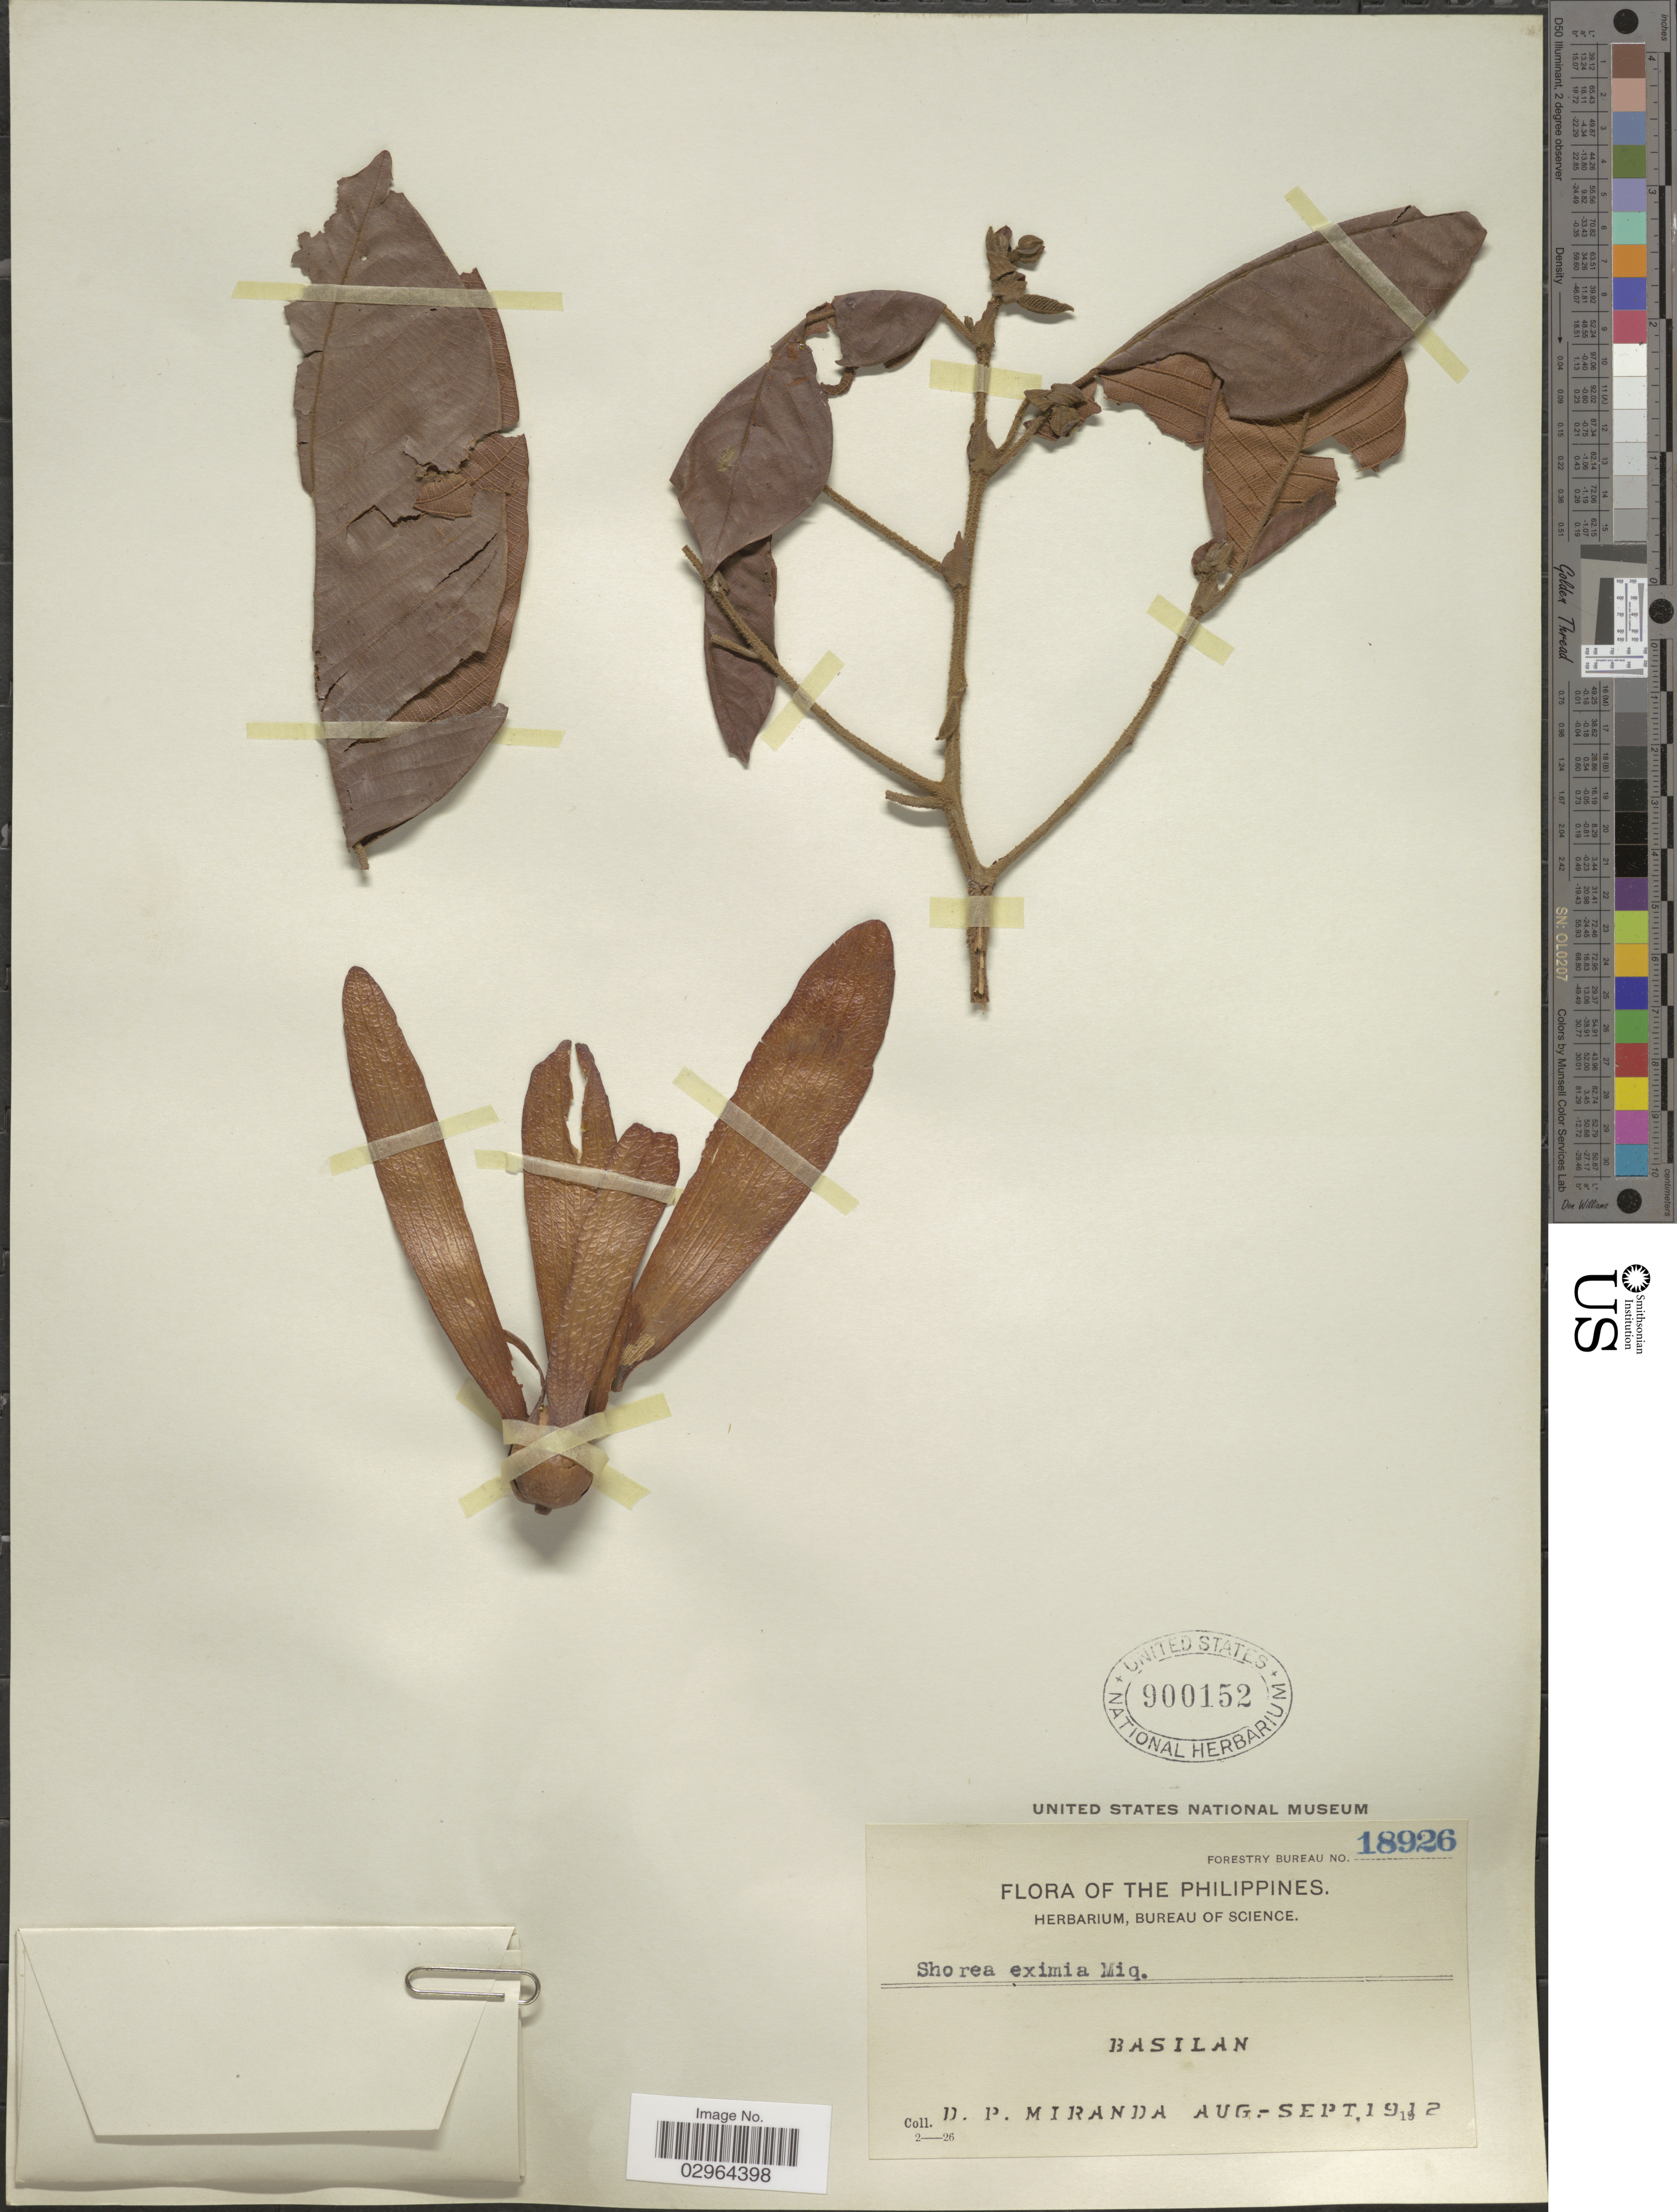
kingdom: Plantae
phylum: Tracheophyta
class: Magnoliopsida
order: Malvales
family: Dipterocarpaceae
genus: Rubroshorea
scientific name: Rubroshorea almon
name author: (Foxw.) P.S. Ashton & J. Heck.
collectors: D. P. Miranda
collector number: Forestry Bureau 18926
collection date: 1912-08/1912-09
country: Philippines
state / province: Muslim Mindanao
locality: Basilan.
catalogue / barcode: US 900152